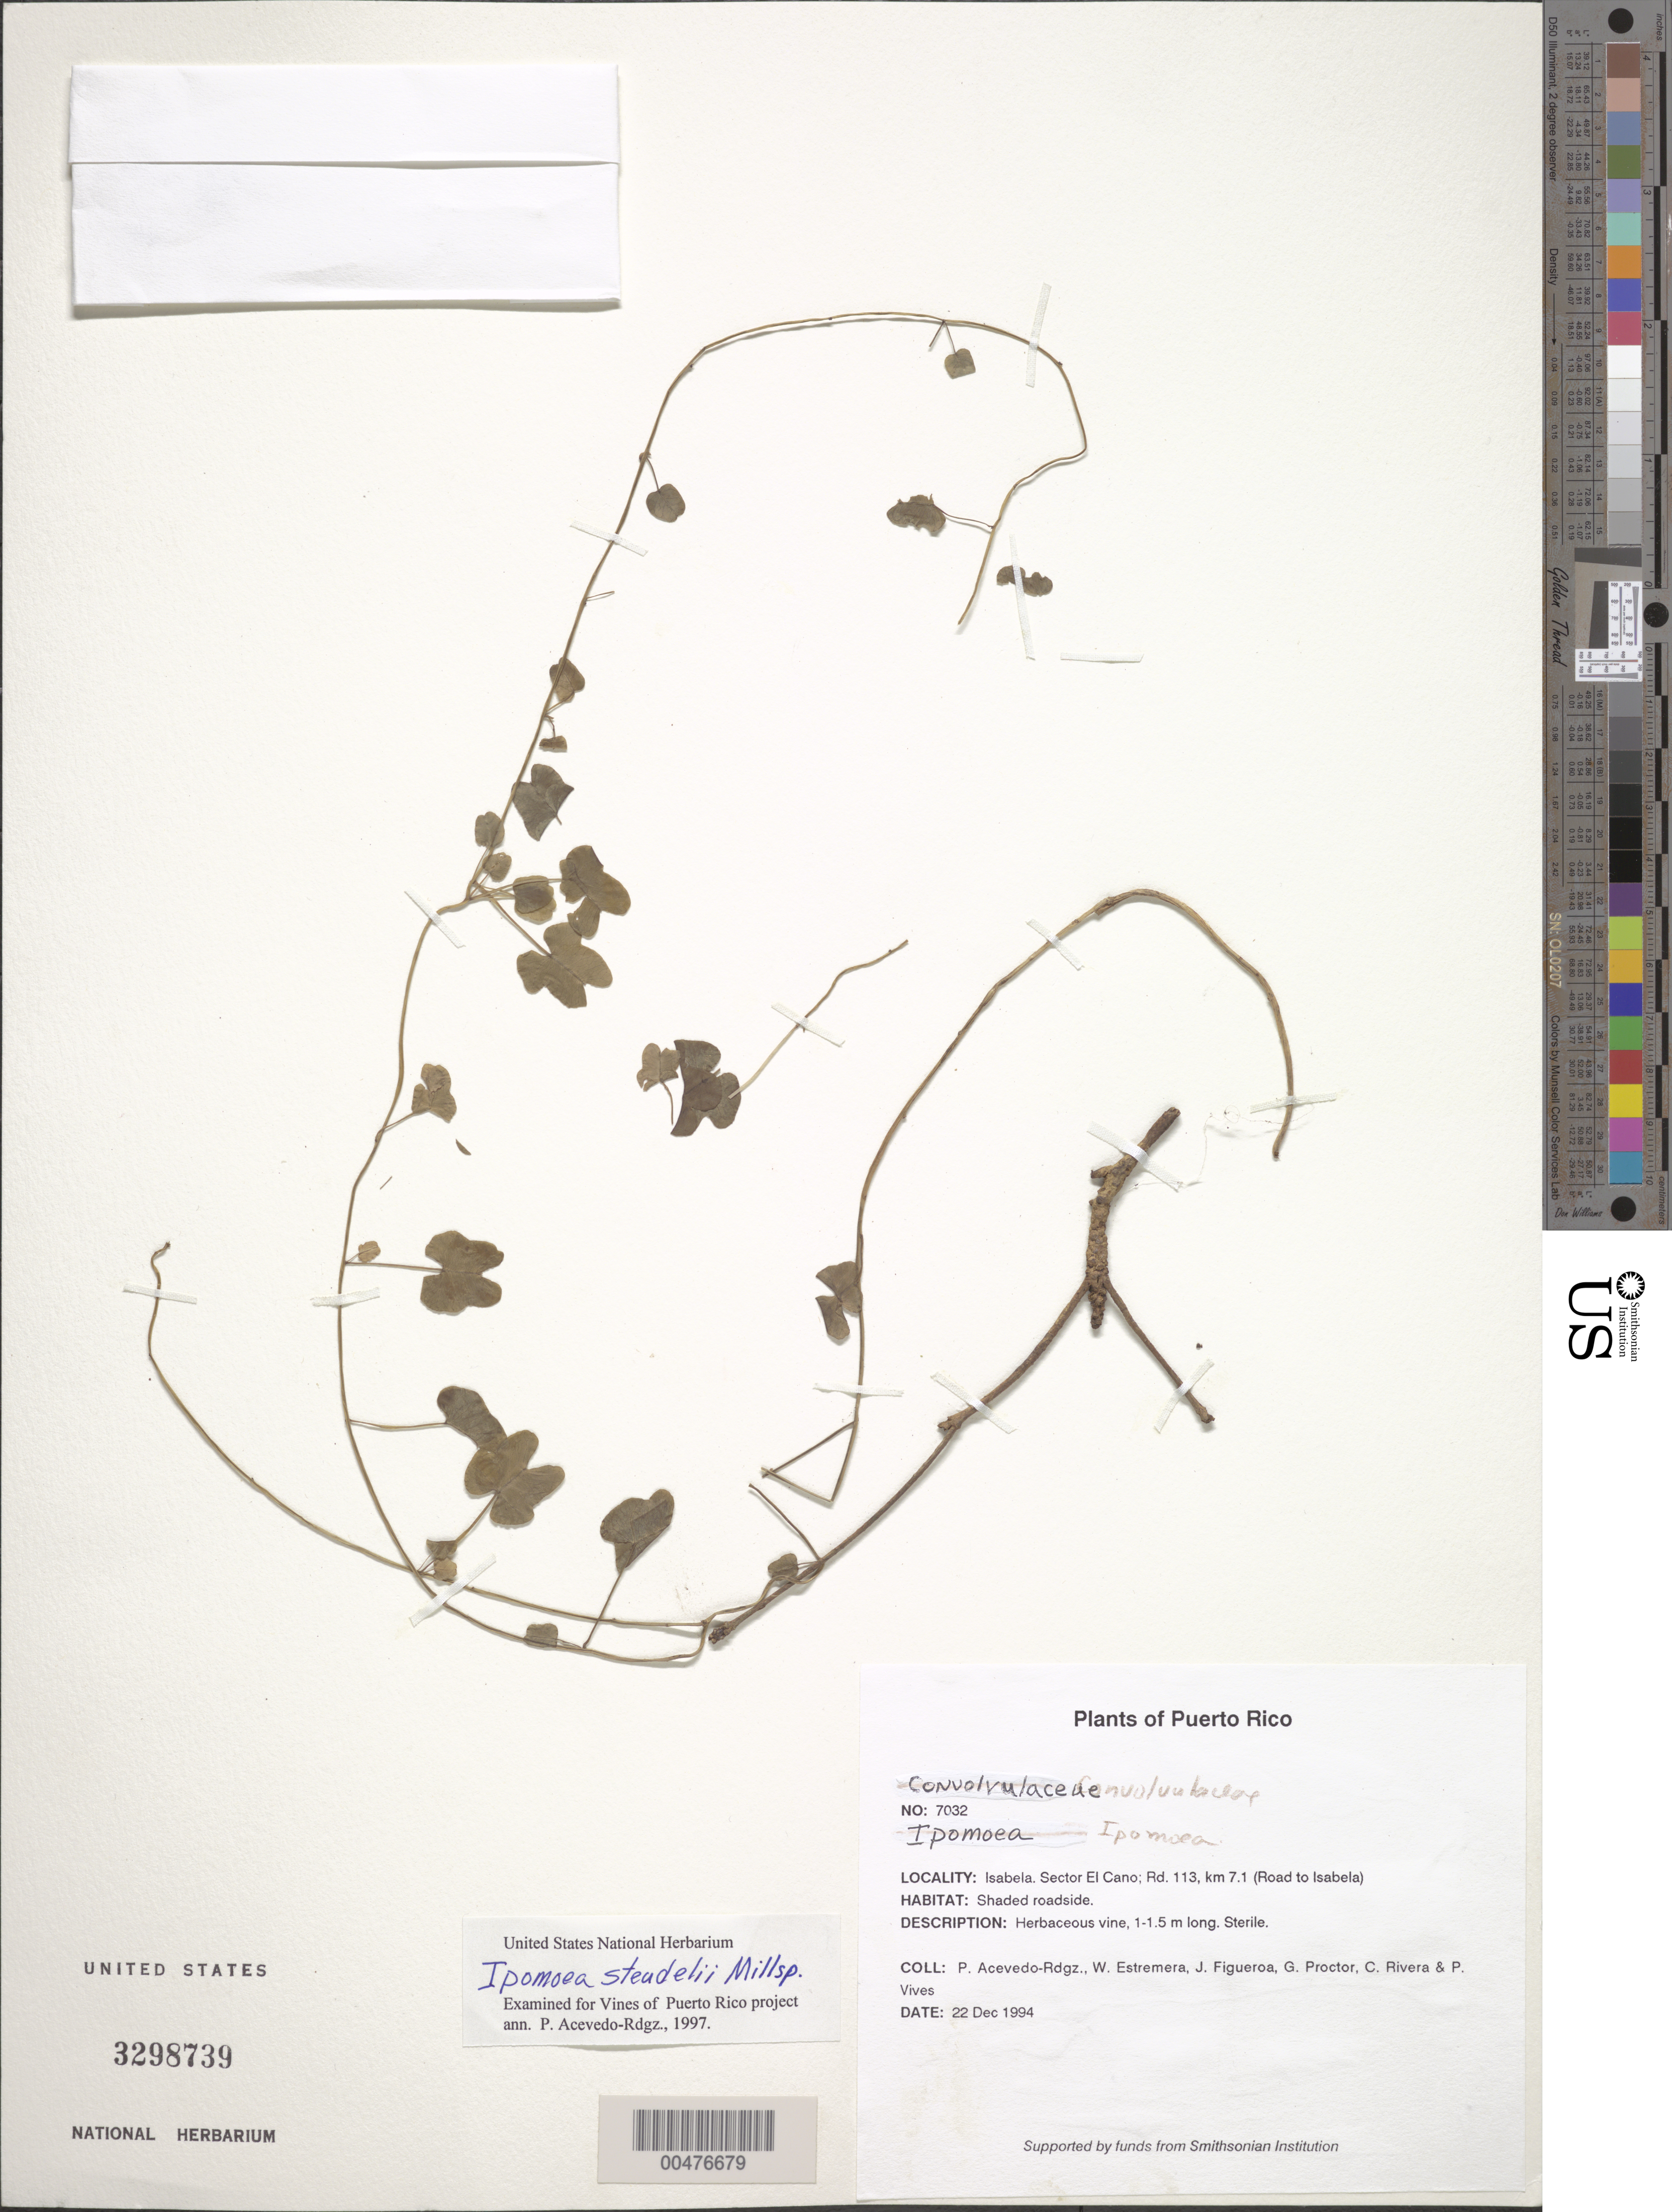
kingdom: Plantae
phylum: Tracheophyta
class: Magnoliopsida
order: Malpighiales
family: Passifloraceae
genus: Passiflora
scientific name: Passiflora murucuja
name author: L.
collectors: P. Acevedo-Rodr., W. Estremera, J. Figueroa, G. R. Proctor, C. Rivera & P. Vives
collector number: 7032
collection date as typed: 22 Dec 1994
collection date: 1994-12-22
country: Puerto Rico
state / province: Isabela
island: Puerto Rico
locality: Isabela. Sector El Cano; Rd. 113, km 7.1 (Road to Isabela)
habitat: Shaded roadside.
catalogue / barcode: US 3298739